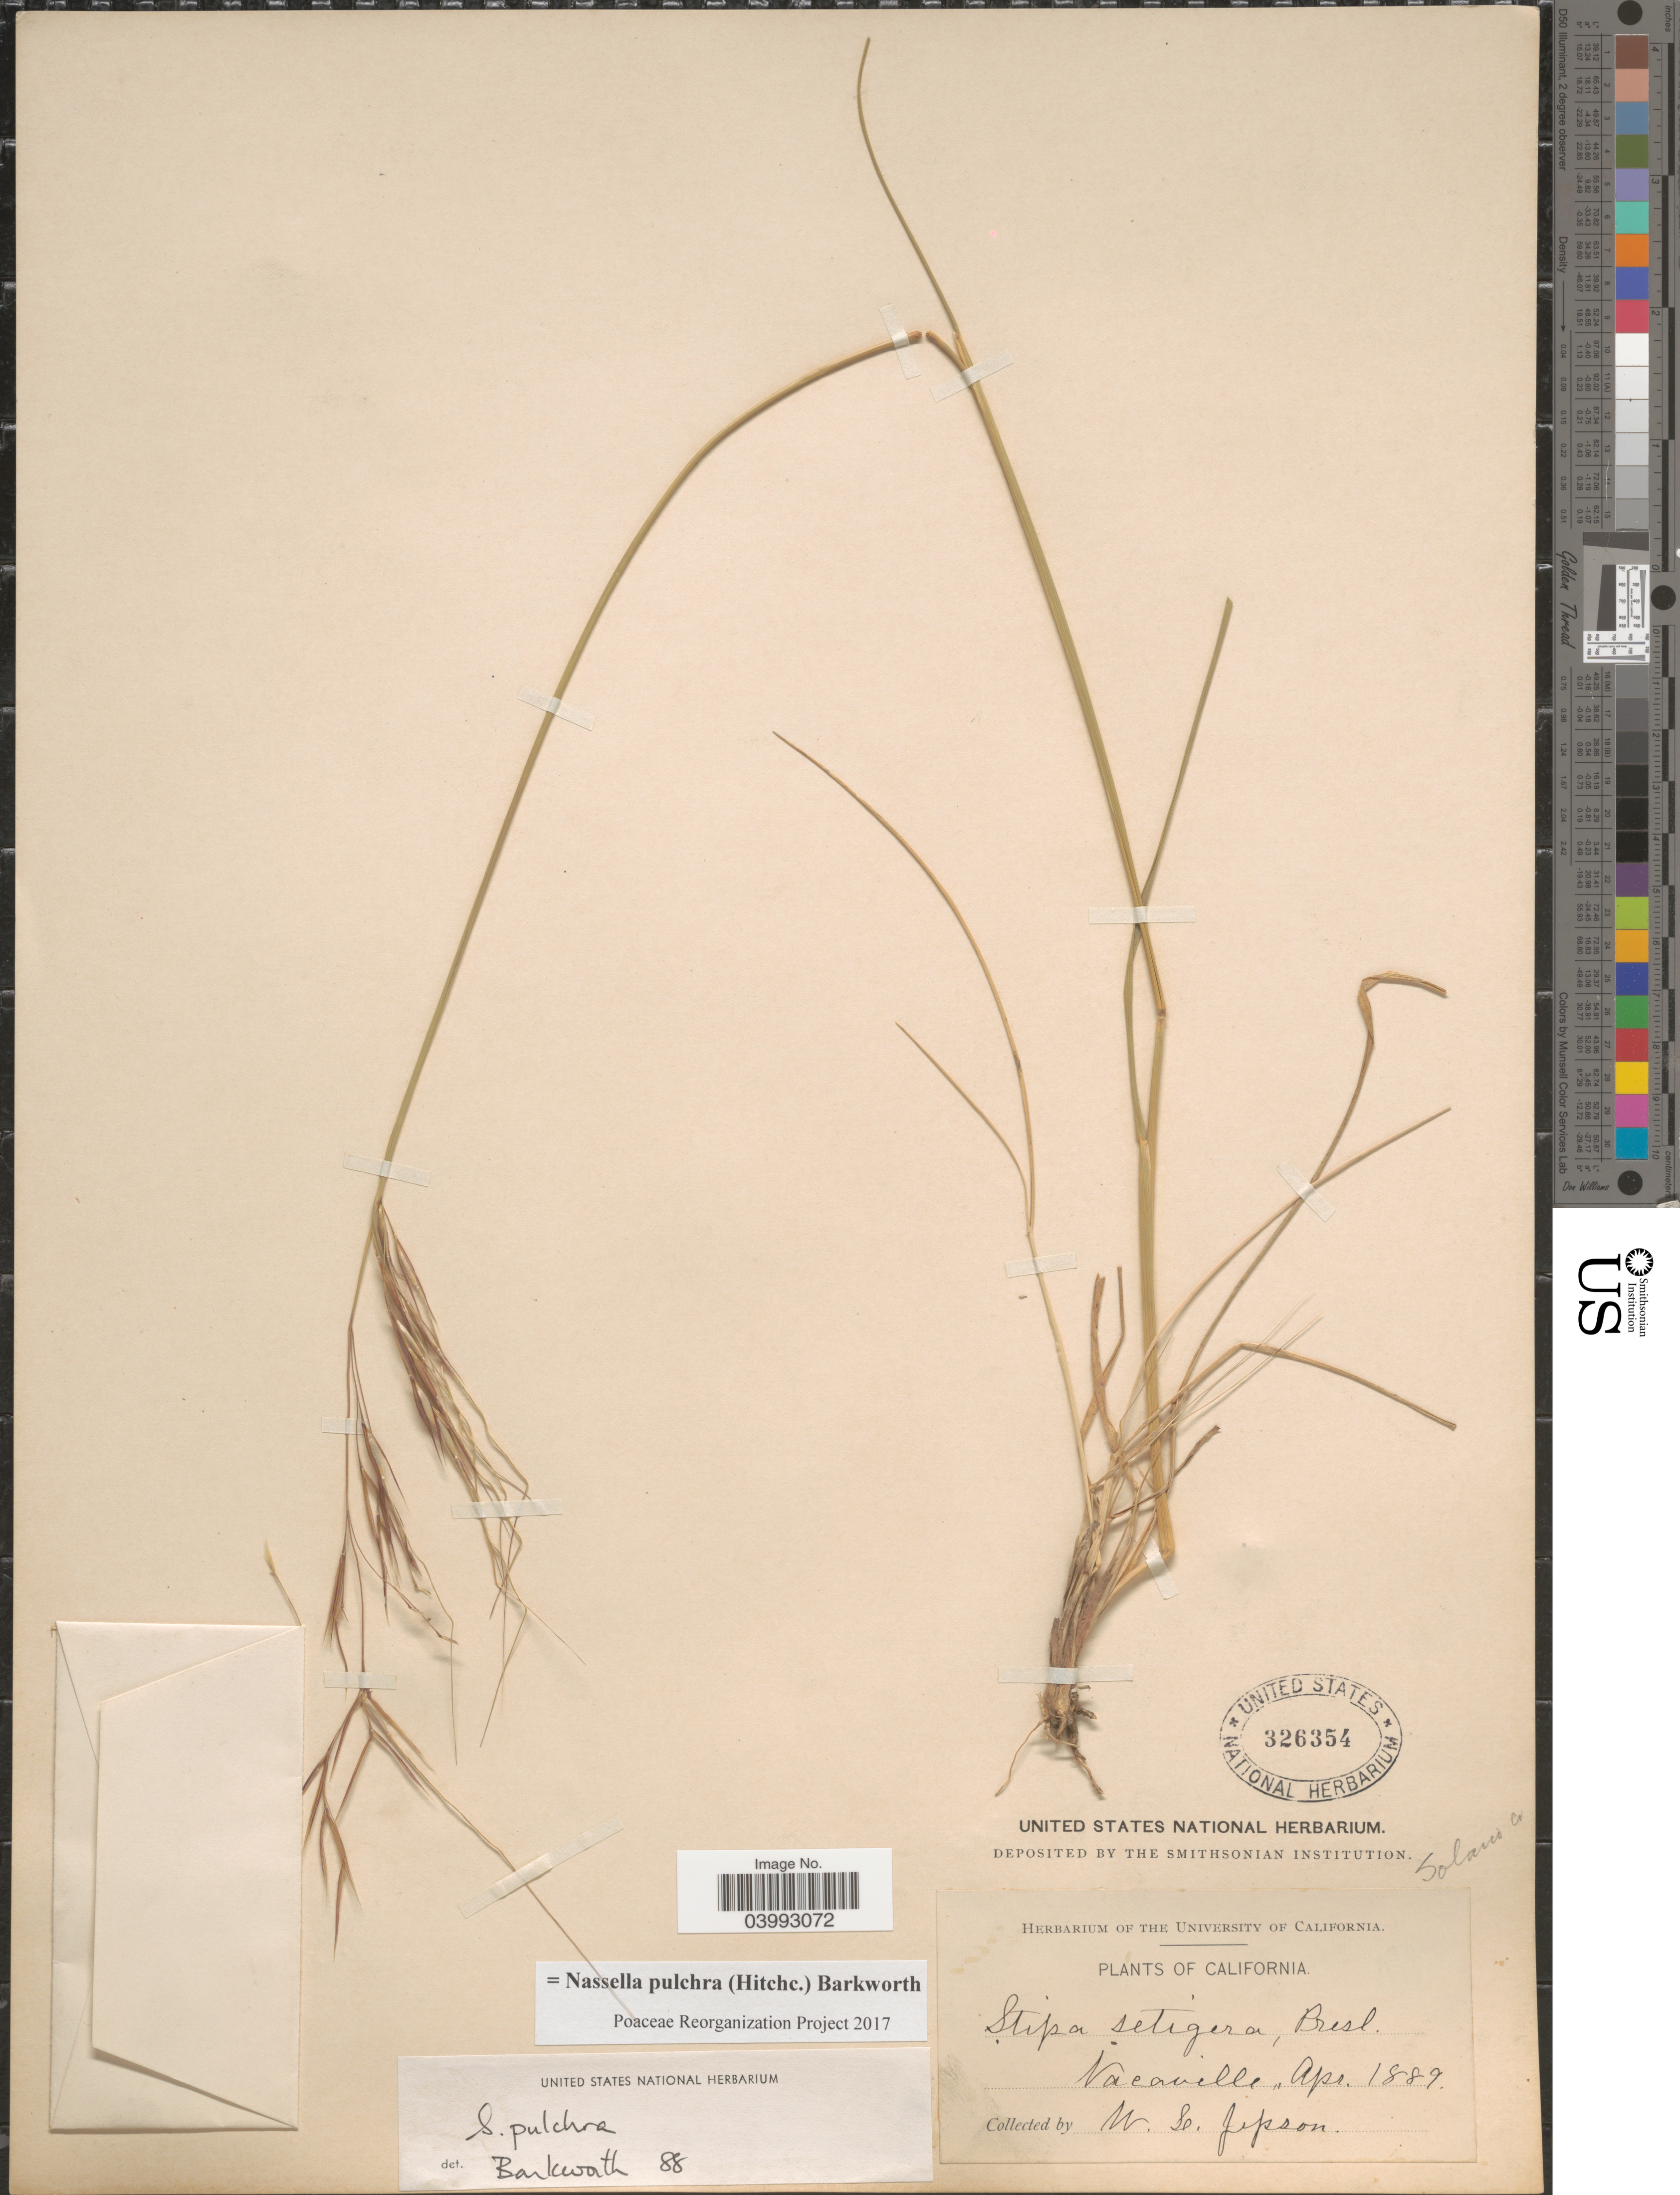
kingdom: Plantae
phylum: Tracheophyta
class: Liliopsida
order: Poales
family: Poaceae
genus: Nassella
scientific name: Nassella pulchra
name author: (Hitchc.) Barkworth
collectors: W. L. Jepson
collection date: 1889-04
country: United States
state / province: California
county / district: Solano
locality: Solano Co. Vacaville.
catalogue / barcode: US 326354